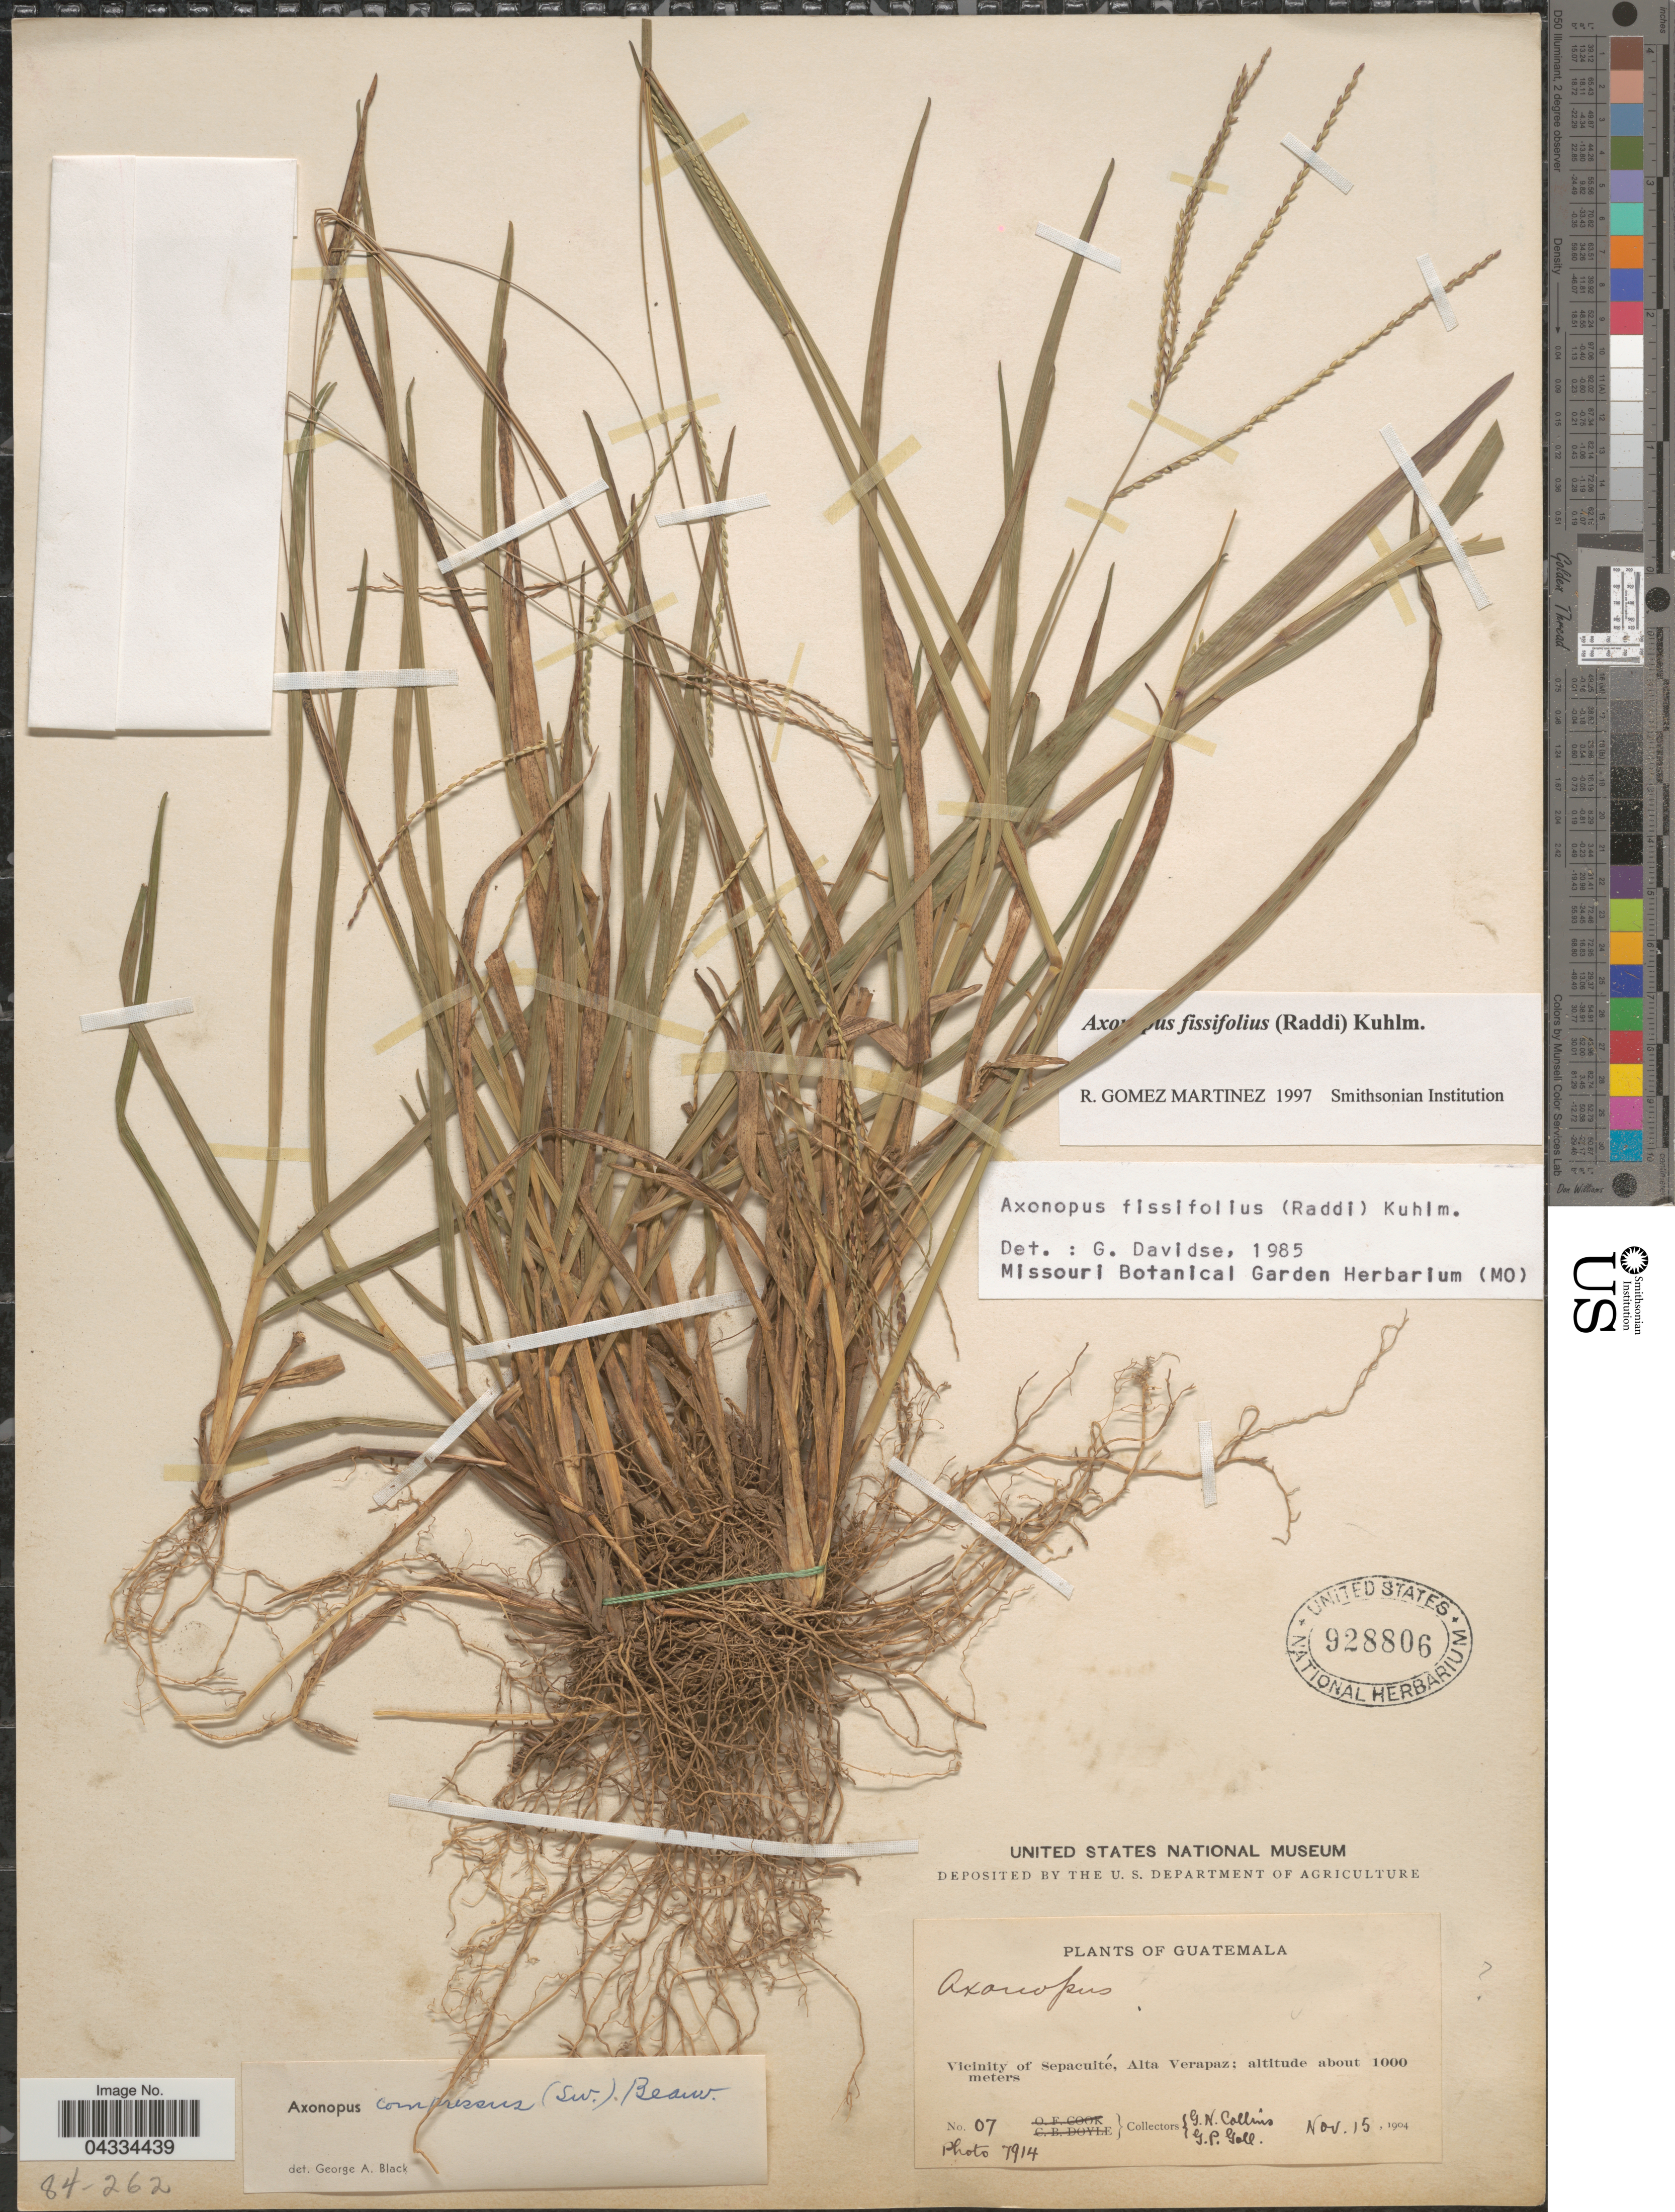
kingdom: Plantae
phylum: Tracheophyta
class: Liliopsida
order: Poales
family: Poaceae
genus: Axonopus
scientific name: Axonopus fissifolius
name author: (Raddi) Kuhlm.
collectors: G. Collins & G. P. Goll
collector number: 07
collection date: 1904-11-15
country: Guatemala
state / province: Alta Verapaz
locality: Vicinity of Sepacuité.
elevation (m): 1000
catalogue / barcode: US 928806